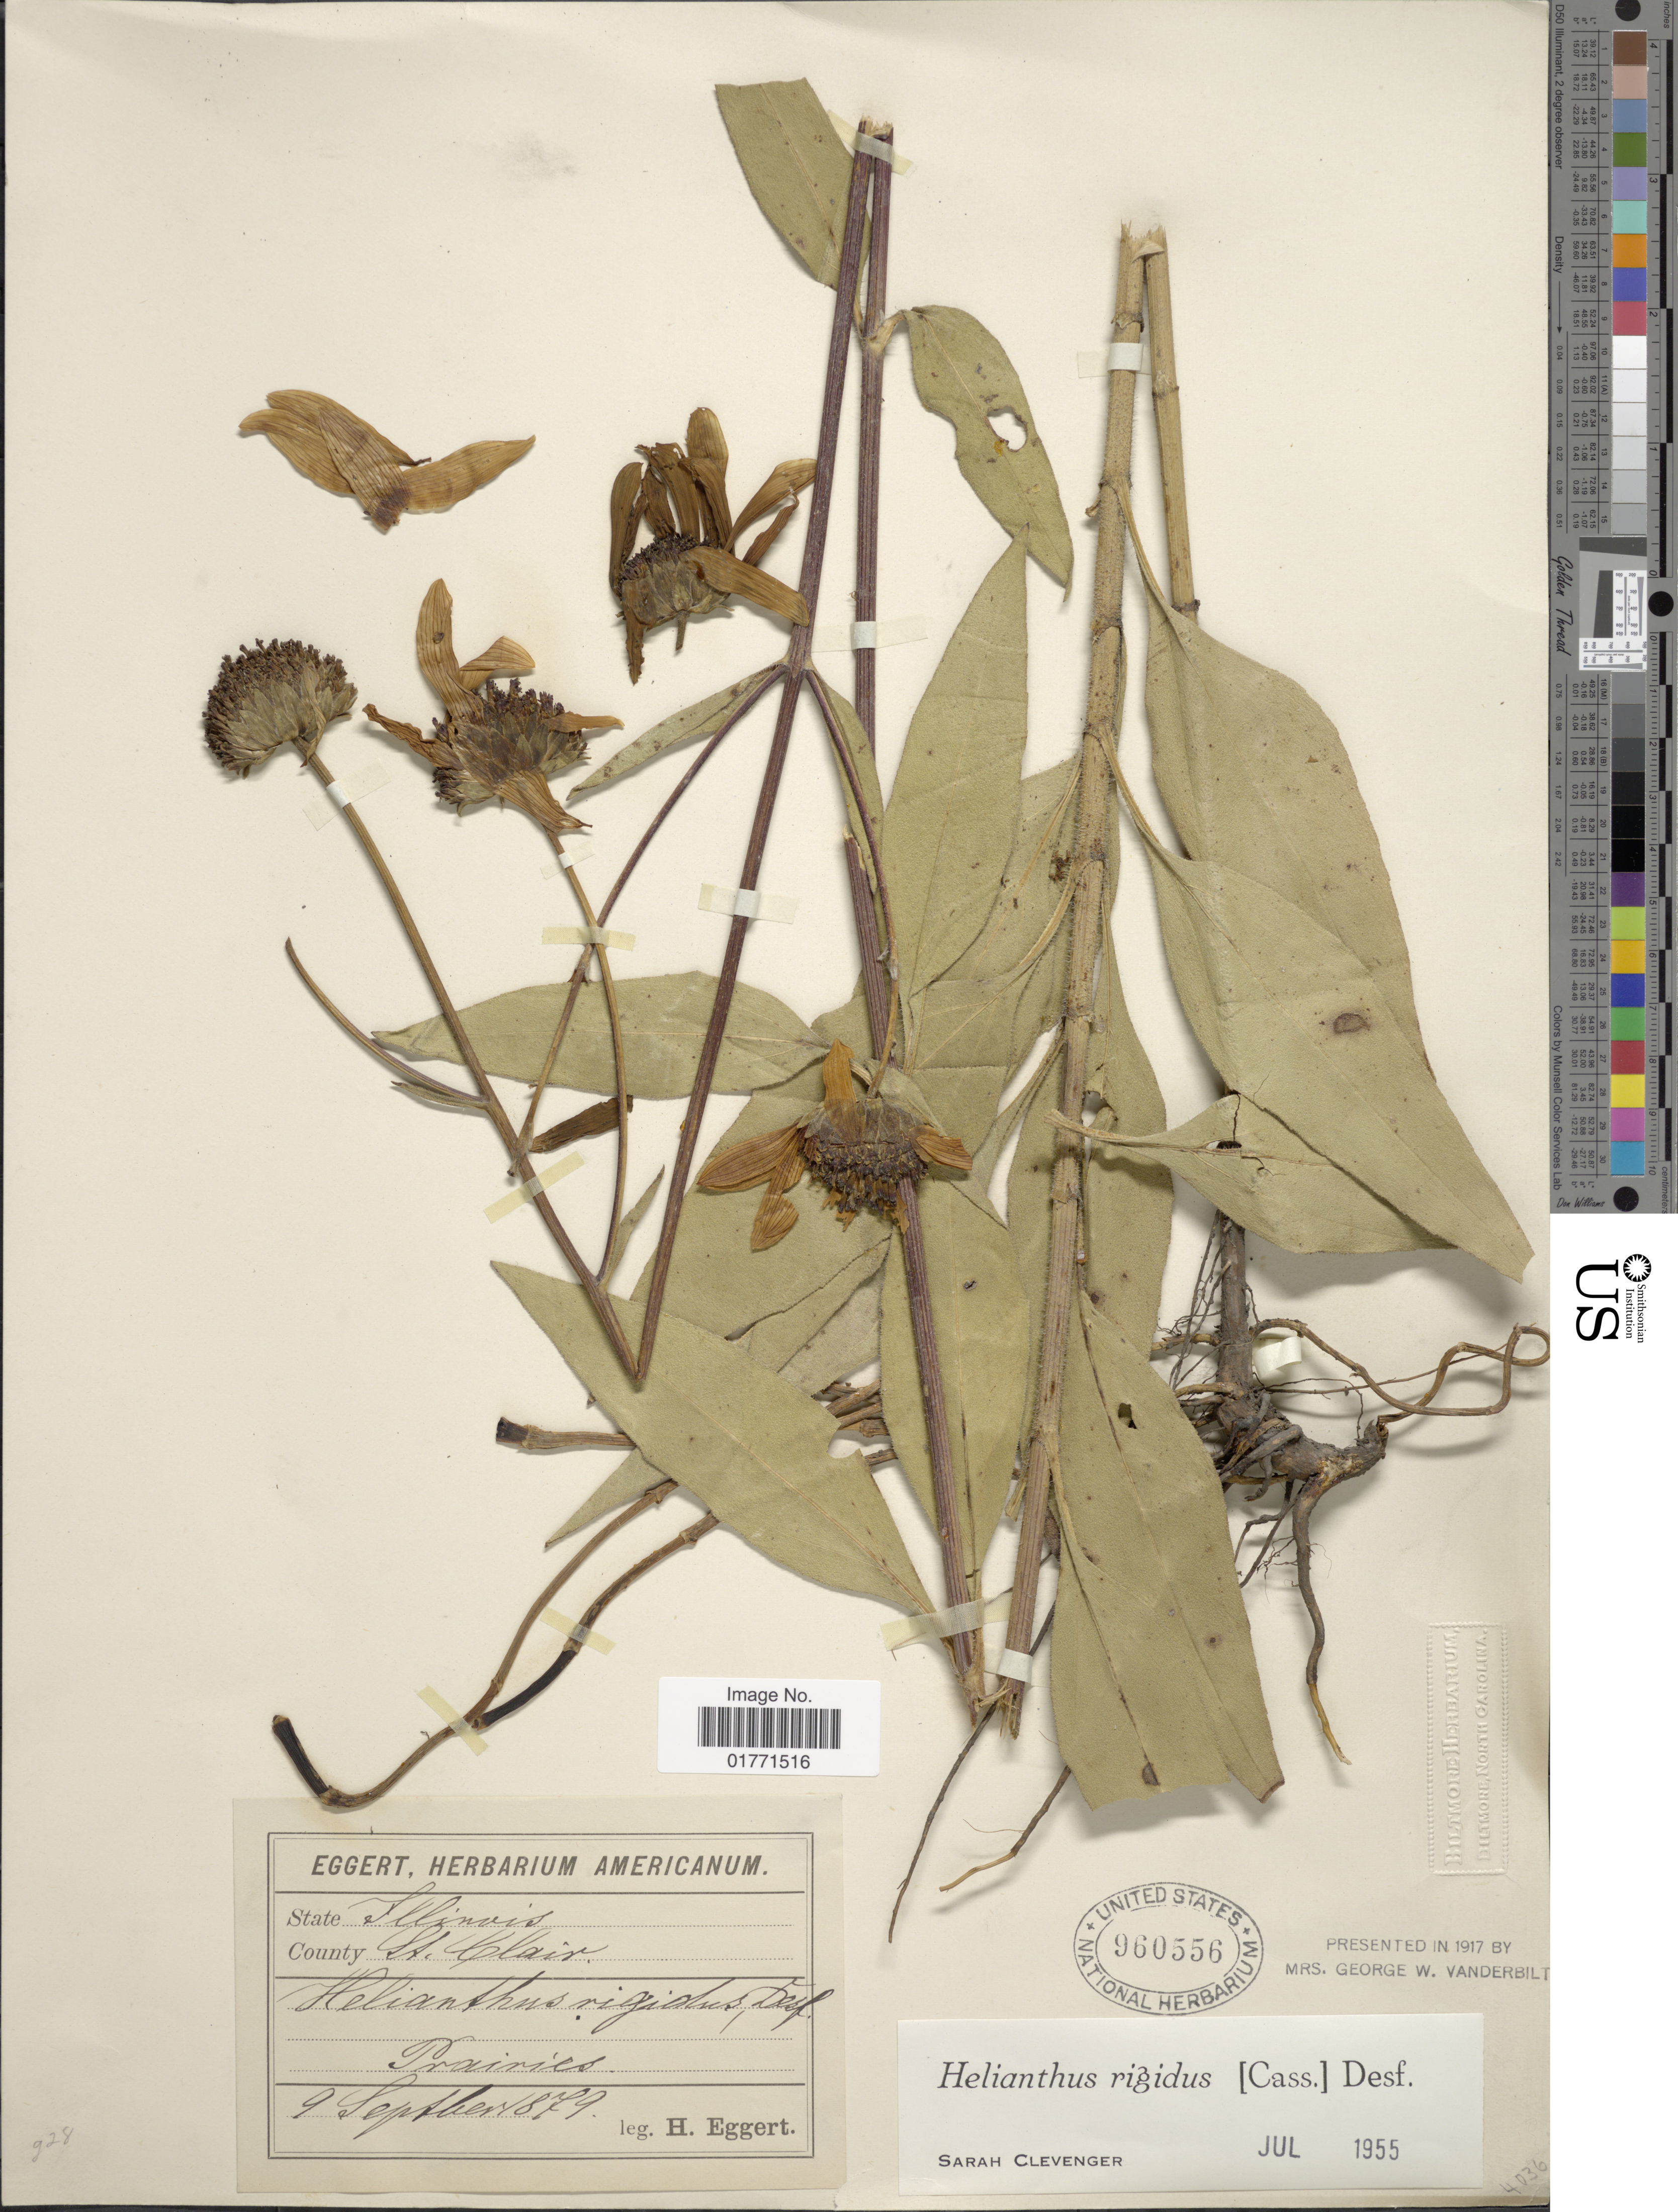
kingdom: Plantae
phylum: Tracheophyta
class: Magnoliopsida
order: Asterales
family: Asteraceae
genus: Helianthus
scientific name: Helianthus rigidus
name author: (Cass.) Desf.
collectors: H. Eggert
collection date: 1879-09-09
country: United States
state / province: Illinois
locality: State Illinois, County St. Clair.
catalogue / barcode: US 960556